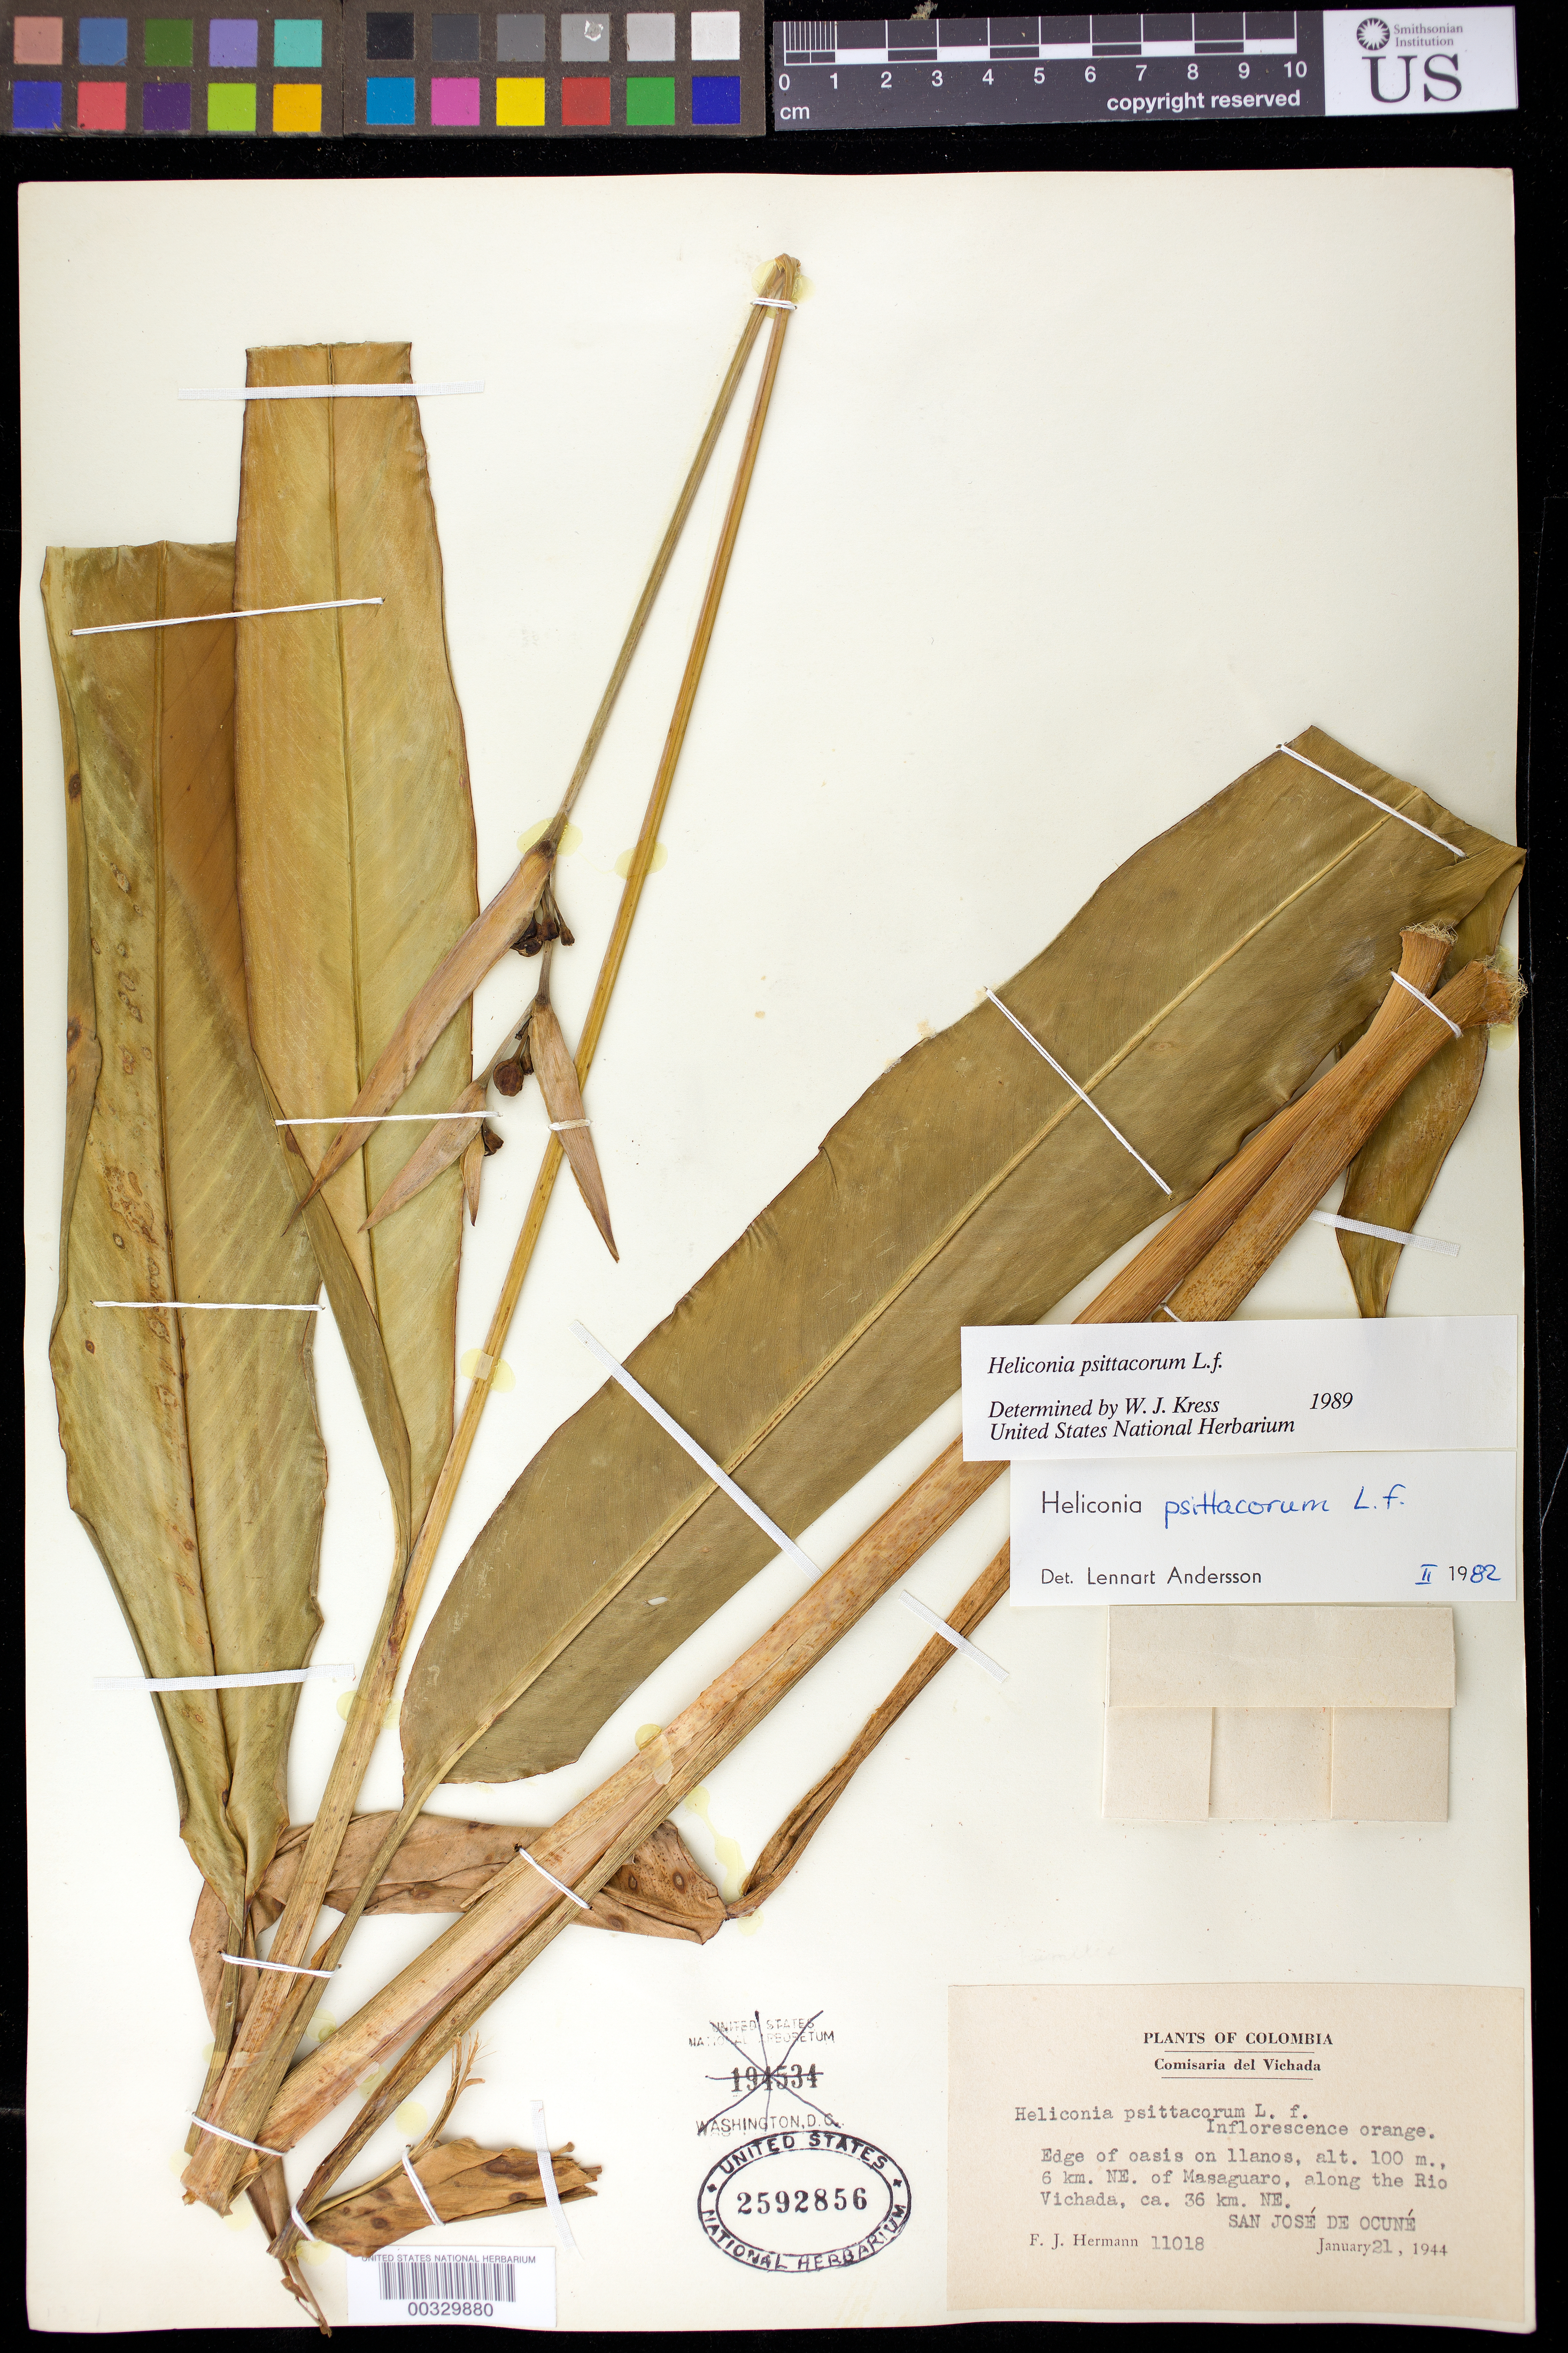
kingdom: Plantae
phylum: Tracheophyta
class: Liliopsida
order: Zingiberales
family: Heliconiaceae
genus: Heliconia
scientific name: Heliconia psittacorum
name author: L. f.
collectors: F. J. Hermann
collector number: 11018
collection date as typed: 21 Jun 1944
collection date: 1944-06-21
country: Colombia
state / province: Vichada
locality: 6 km NE of Masaguaro, along Rio Vichada, ca 36 km NE San Jose de Ocune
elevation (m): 100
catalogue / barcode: US 2592856